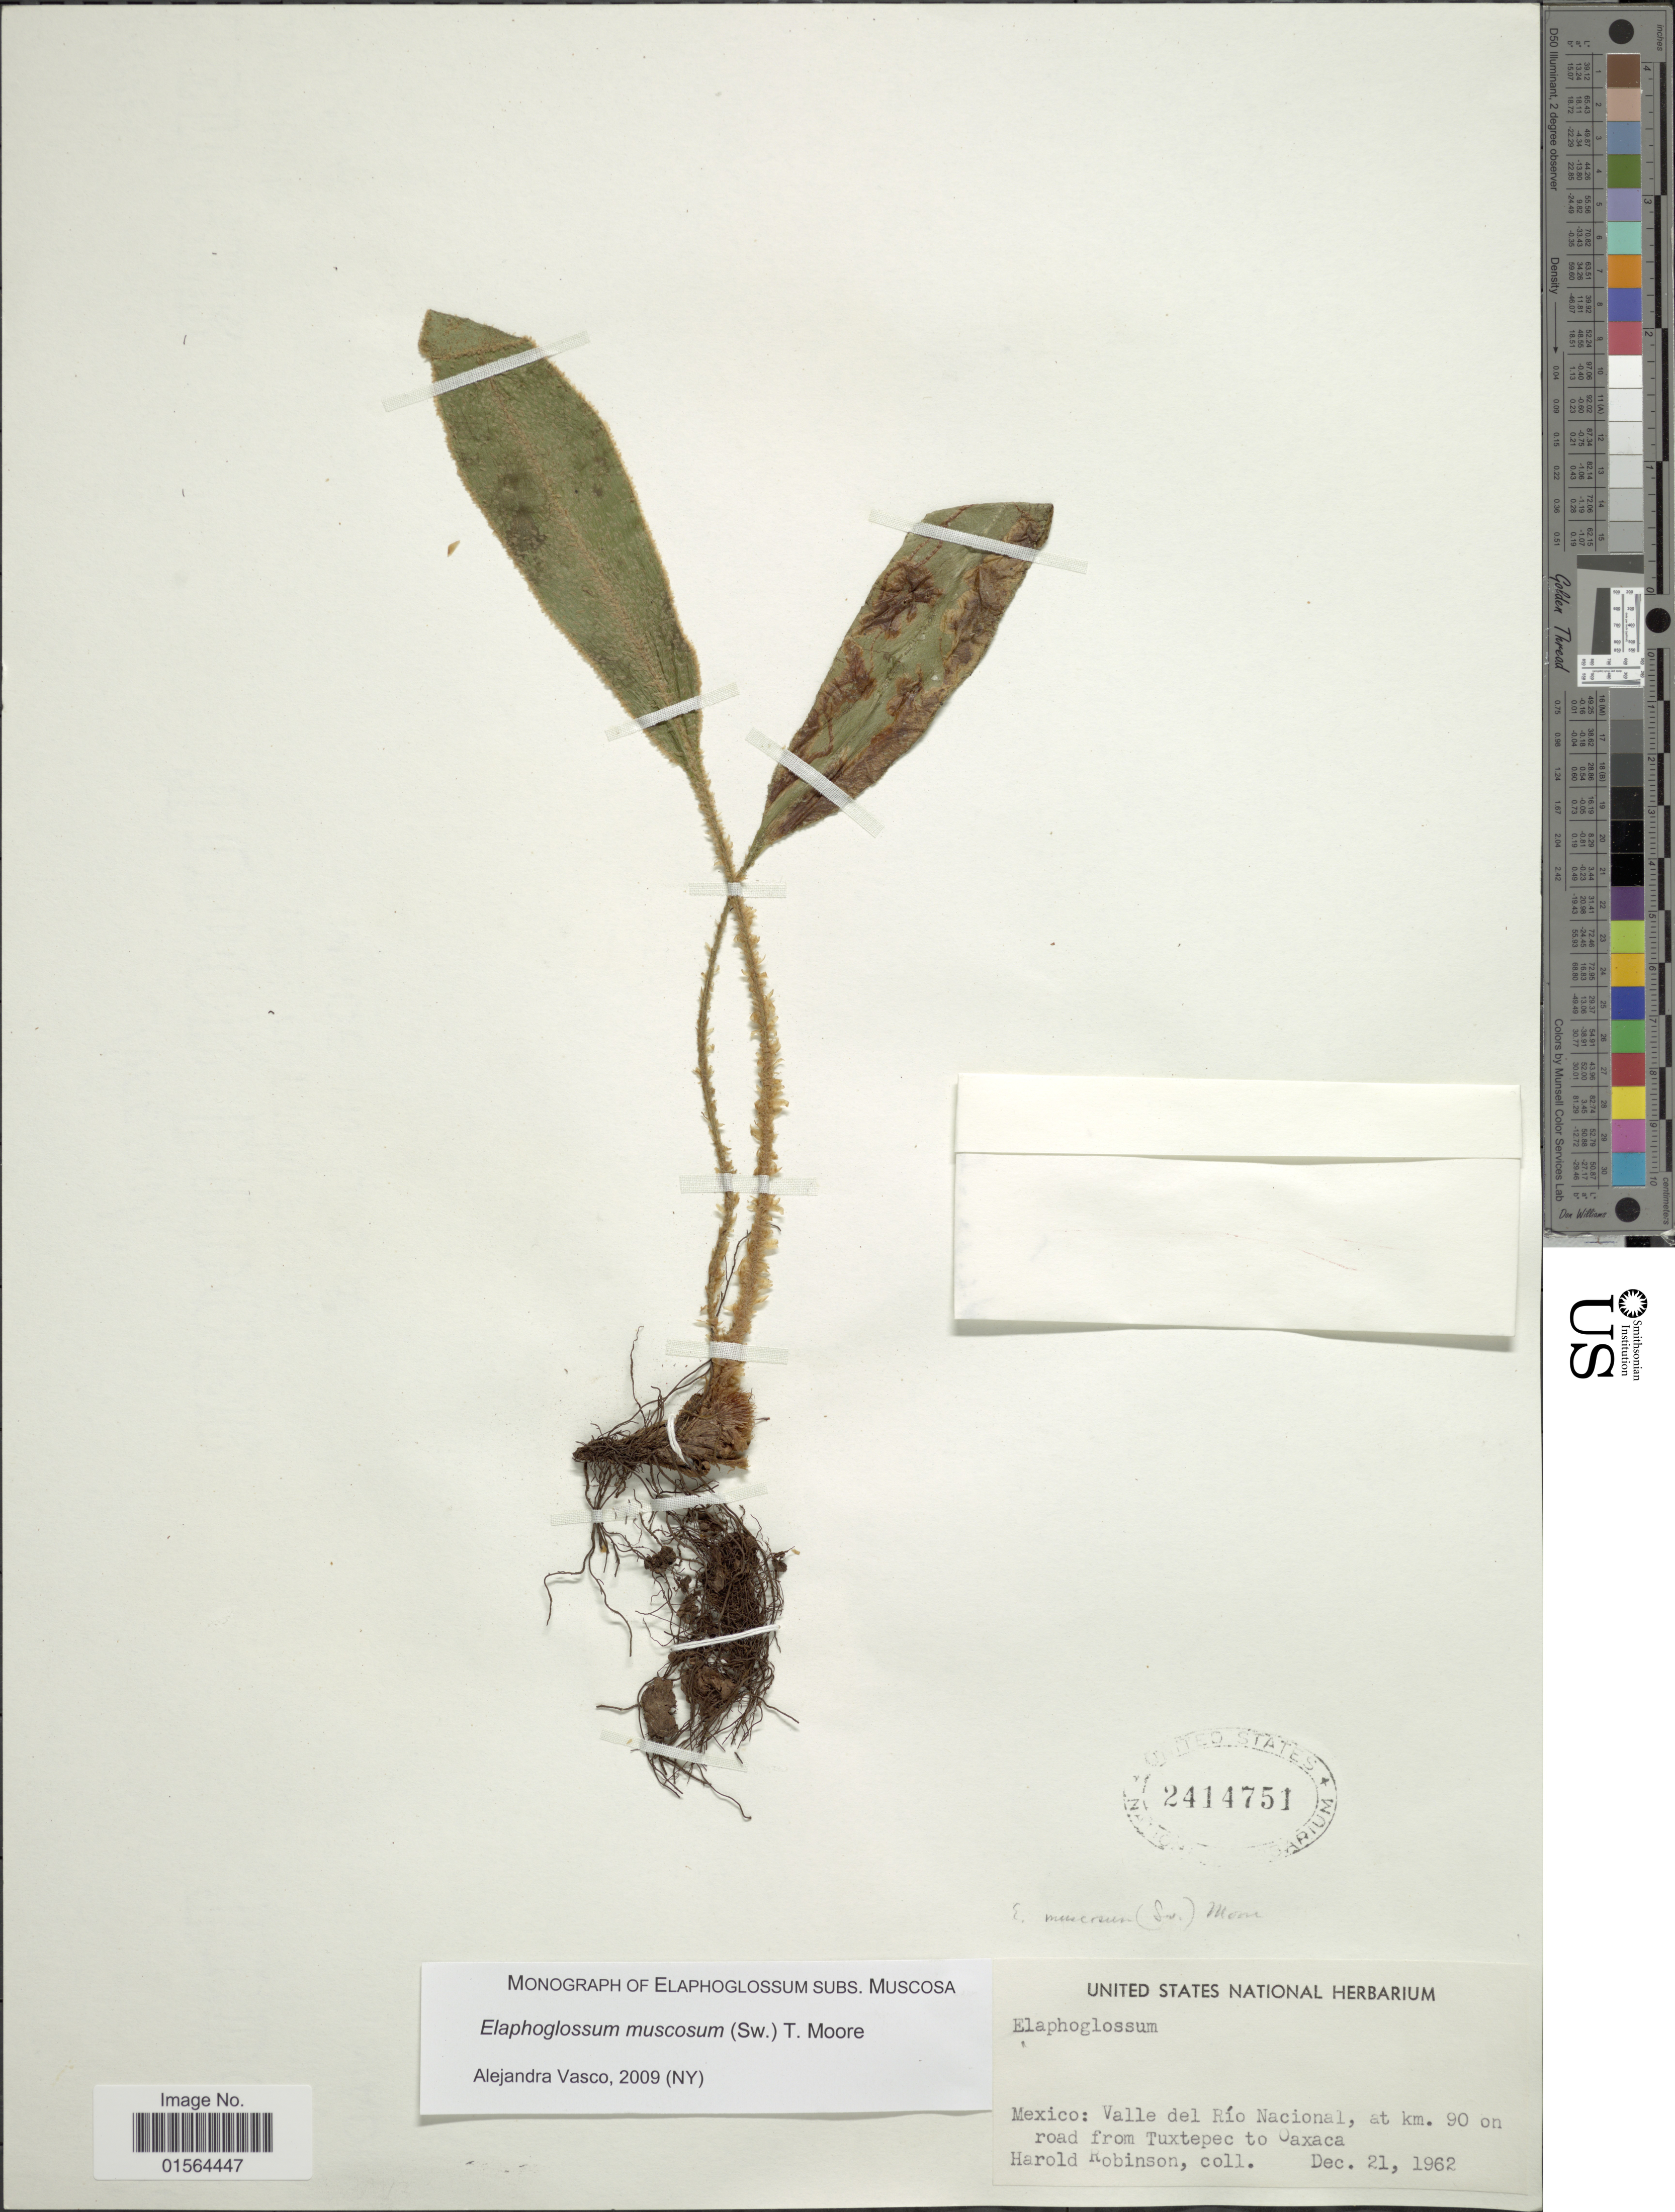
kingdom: Plantae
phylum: Tracheophyta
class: Polypodiopsida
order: Polypodiales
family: Dryopteridaceae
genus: Elaphoglossum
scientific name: Elaphoglossum muscosum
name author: (Sw.) T. Moore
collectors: H. Robinson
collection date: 1962-12-21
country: Mexico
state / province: Oaxaca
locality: Mexico: Valle del Rio Nacional, at km 90 on road from Tuxtepec to Oaxaca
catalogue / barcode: US 2414751